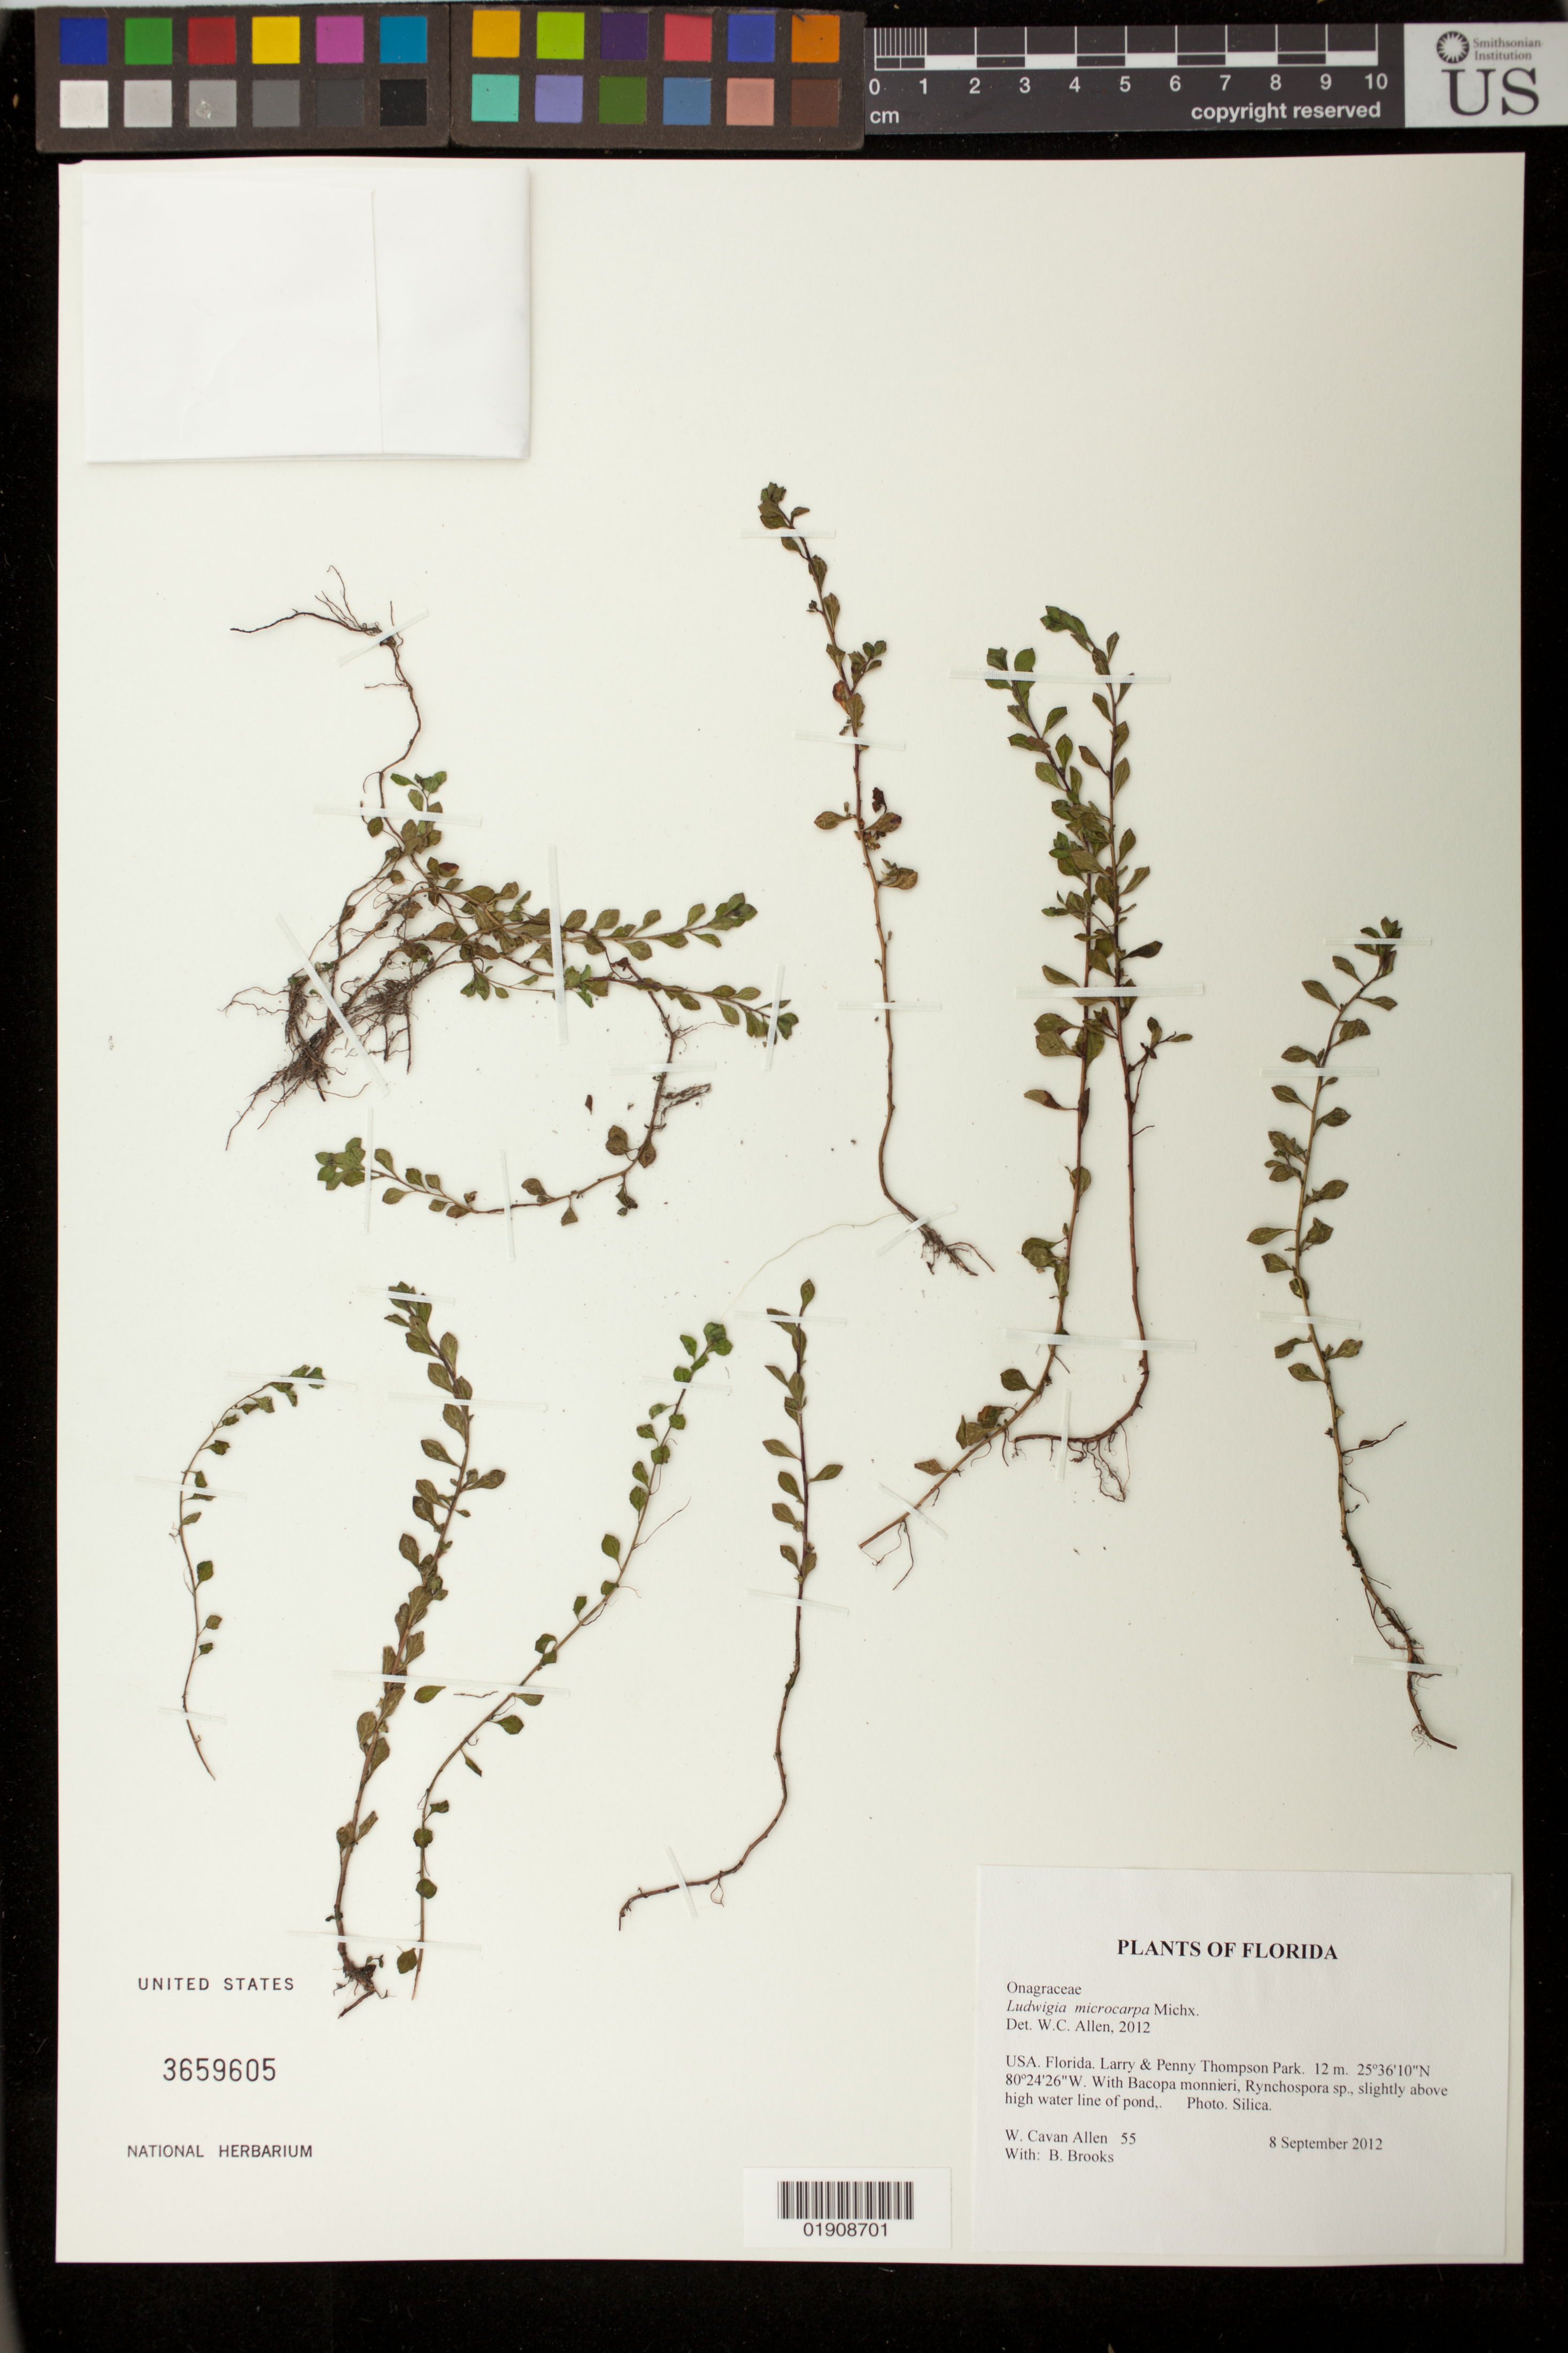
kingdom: Plantae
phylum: Tracheophyta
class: Magnoliopsida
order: Myrtales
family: Onagraceae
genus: Ludwigia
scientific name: Ludwigia microcarpa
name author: Michx.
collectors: W. C. Allen & B. Brooks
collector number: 55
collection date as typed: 8 September 2012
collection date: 2012-09-08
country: United States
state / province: Florida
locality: Larry & Penny Thompson Park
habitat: Slightly above high water line of pond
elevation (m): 12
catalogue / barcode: US 3659605